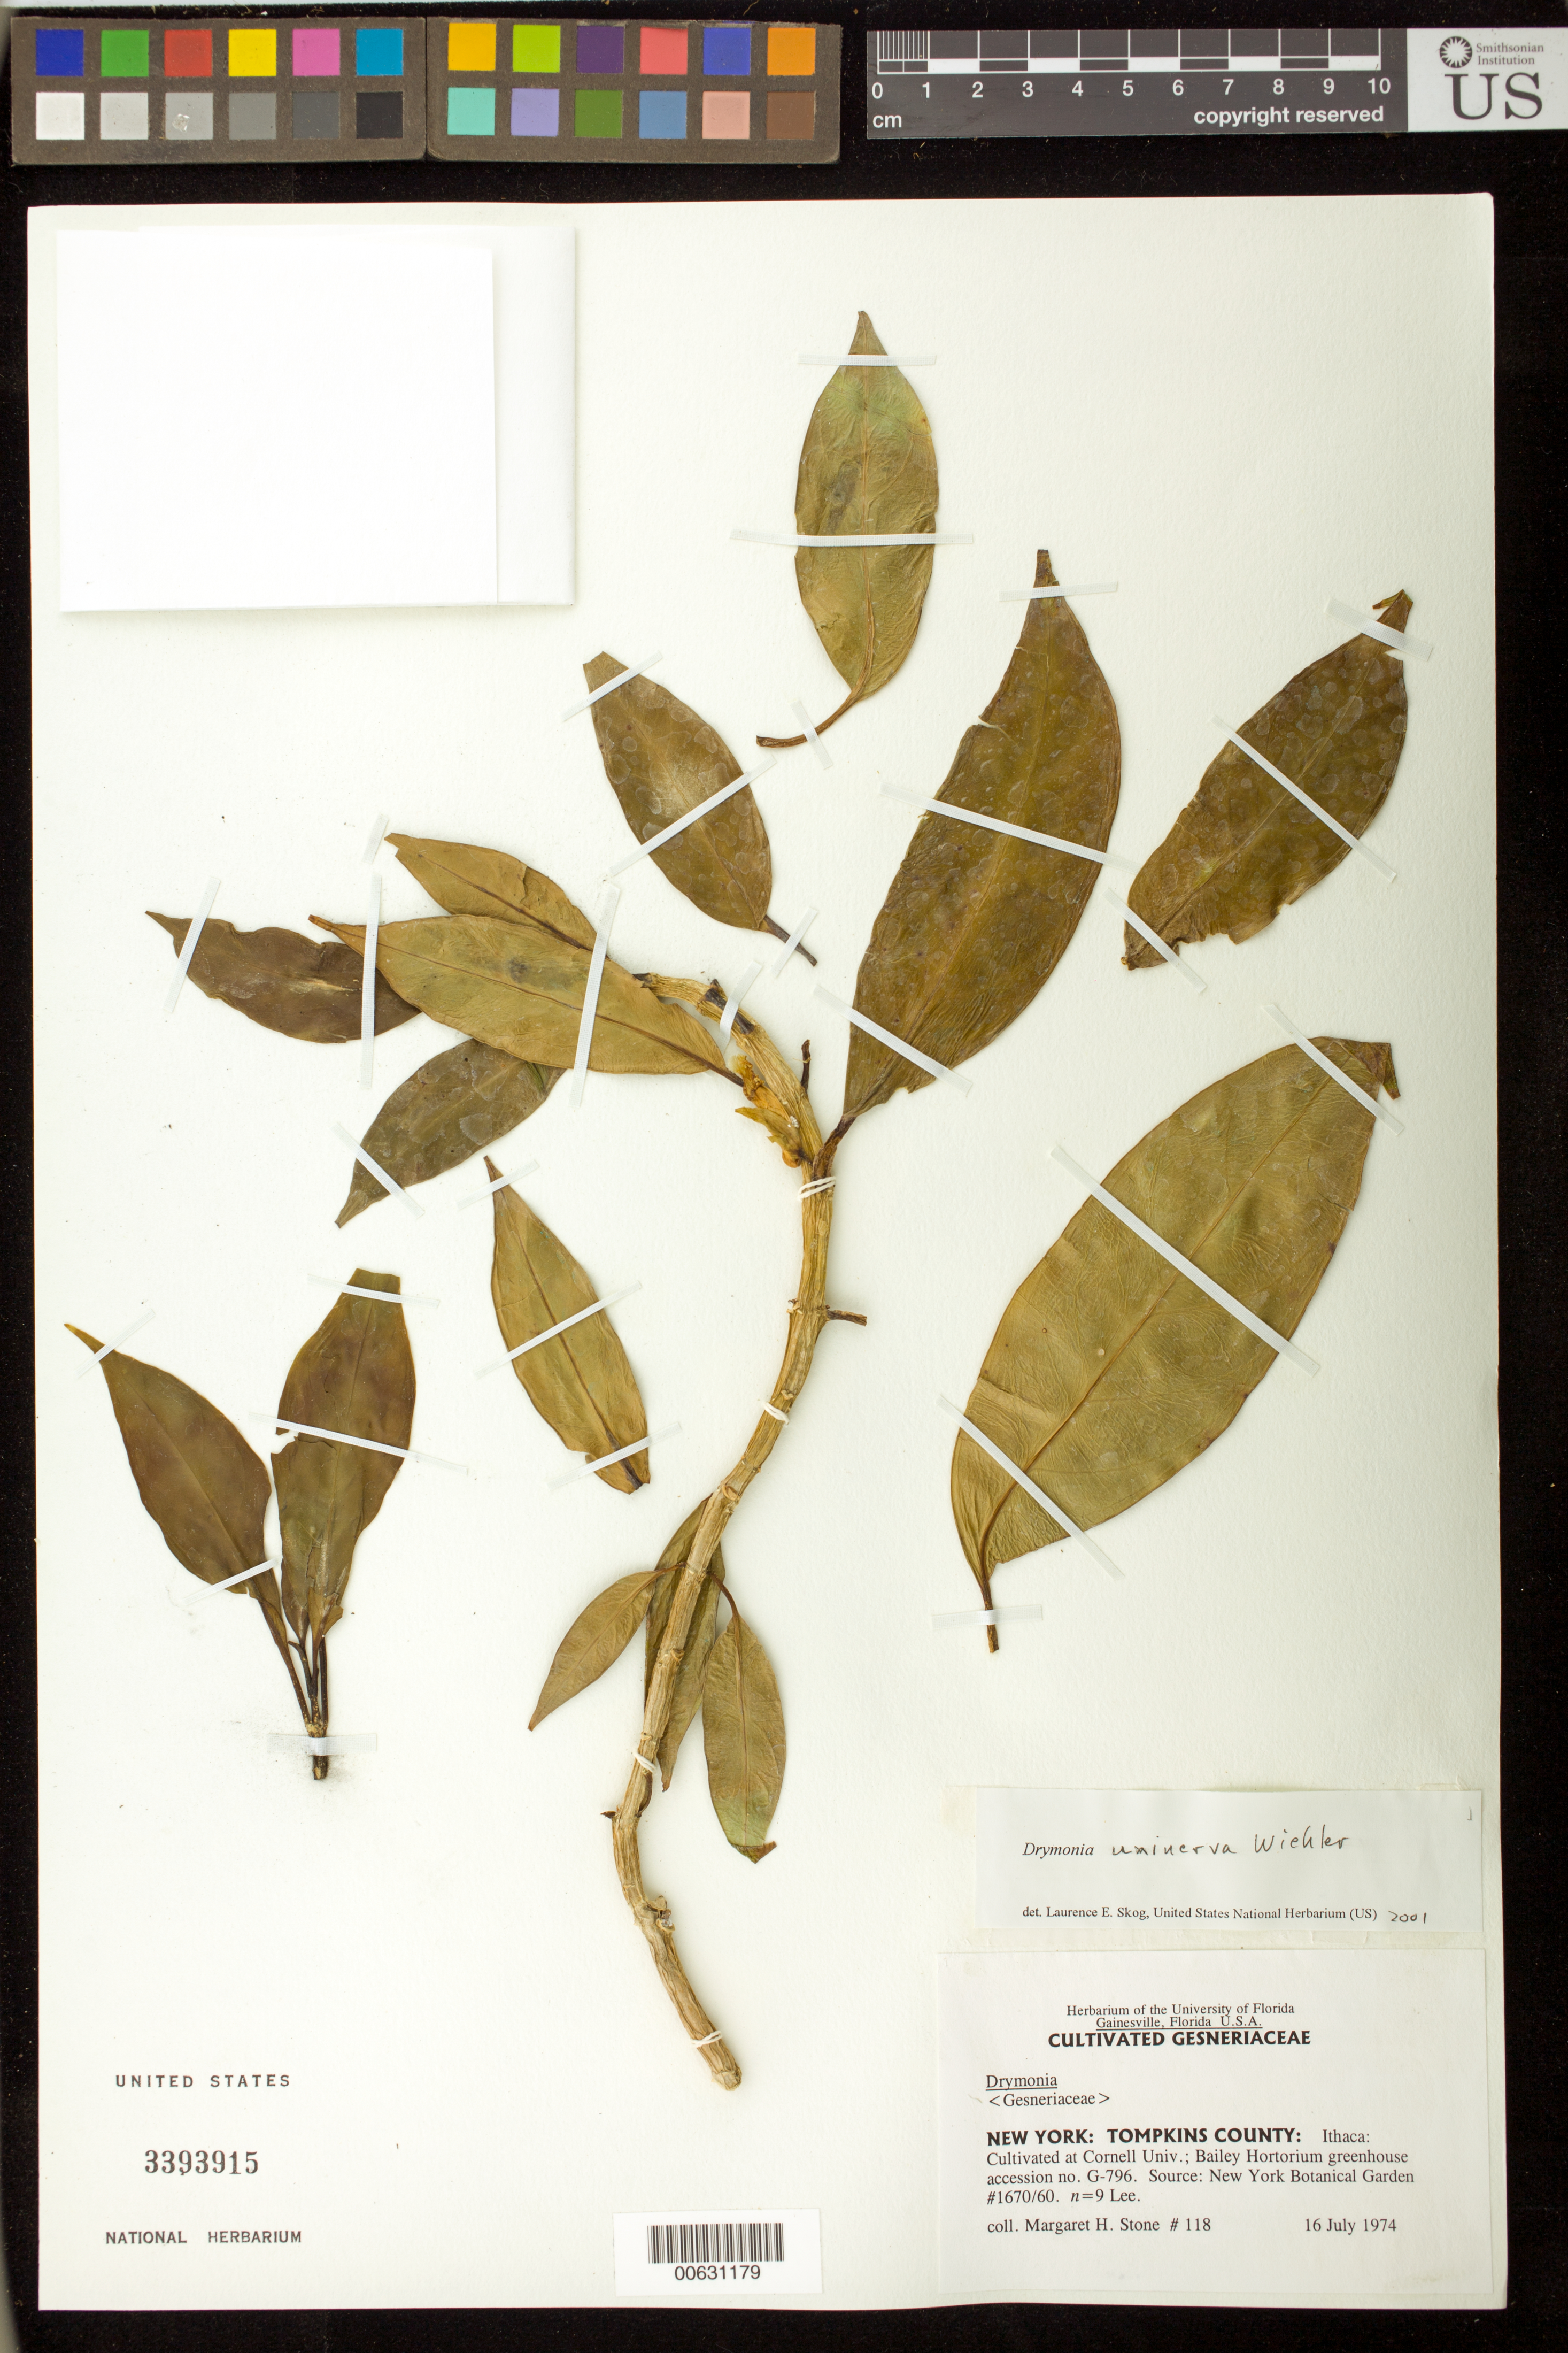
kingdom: Plantae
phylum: Tracheophyta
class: Magnoliopsida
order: Lamiales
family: Gesneriaceae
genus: Drymonia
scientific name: Drymonia uninerva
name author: Wiehler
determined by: Skog, Laurence E.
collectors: M. Stone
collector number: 118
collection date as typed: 16 Jul 1974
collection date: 1974-07-16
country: Costa Rica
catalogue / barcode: US 3393915